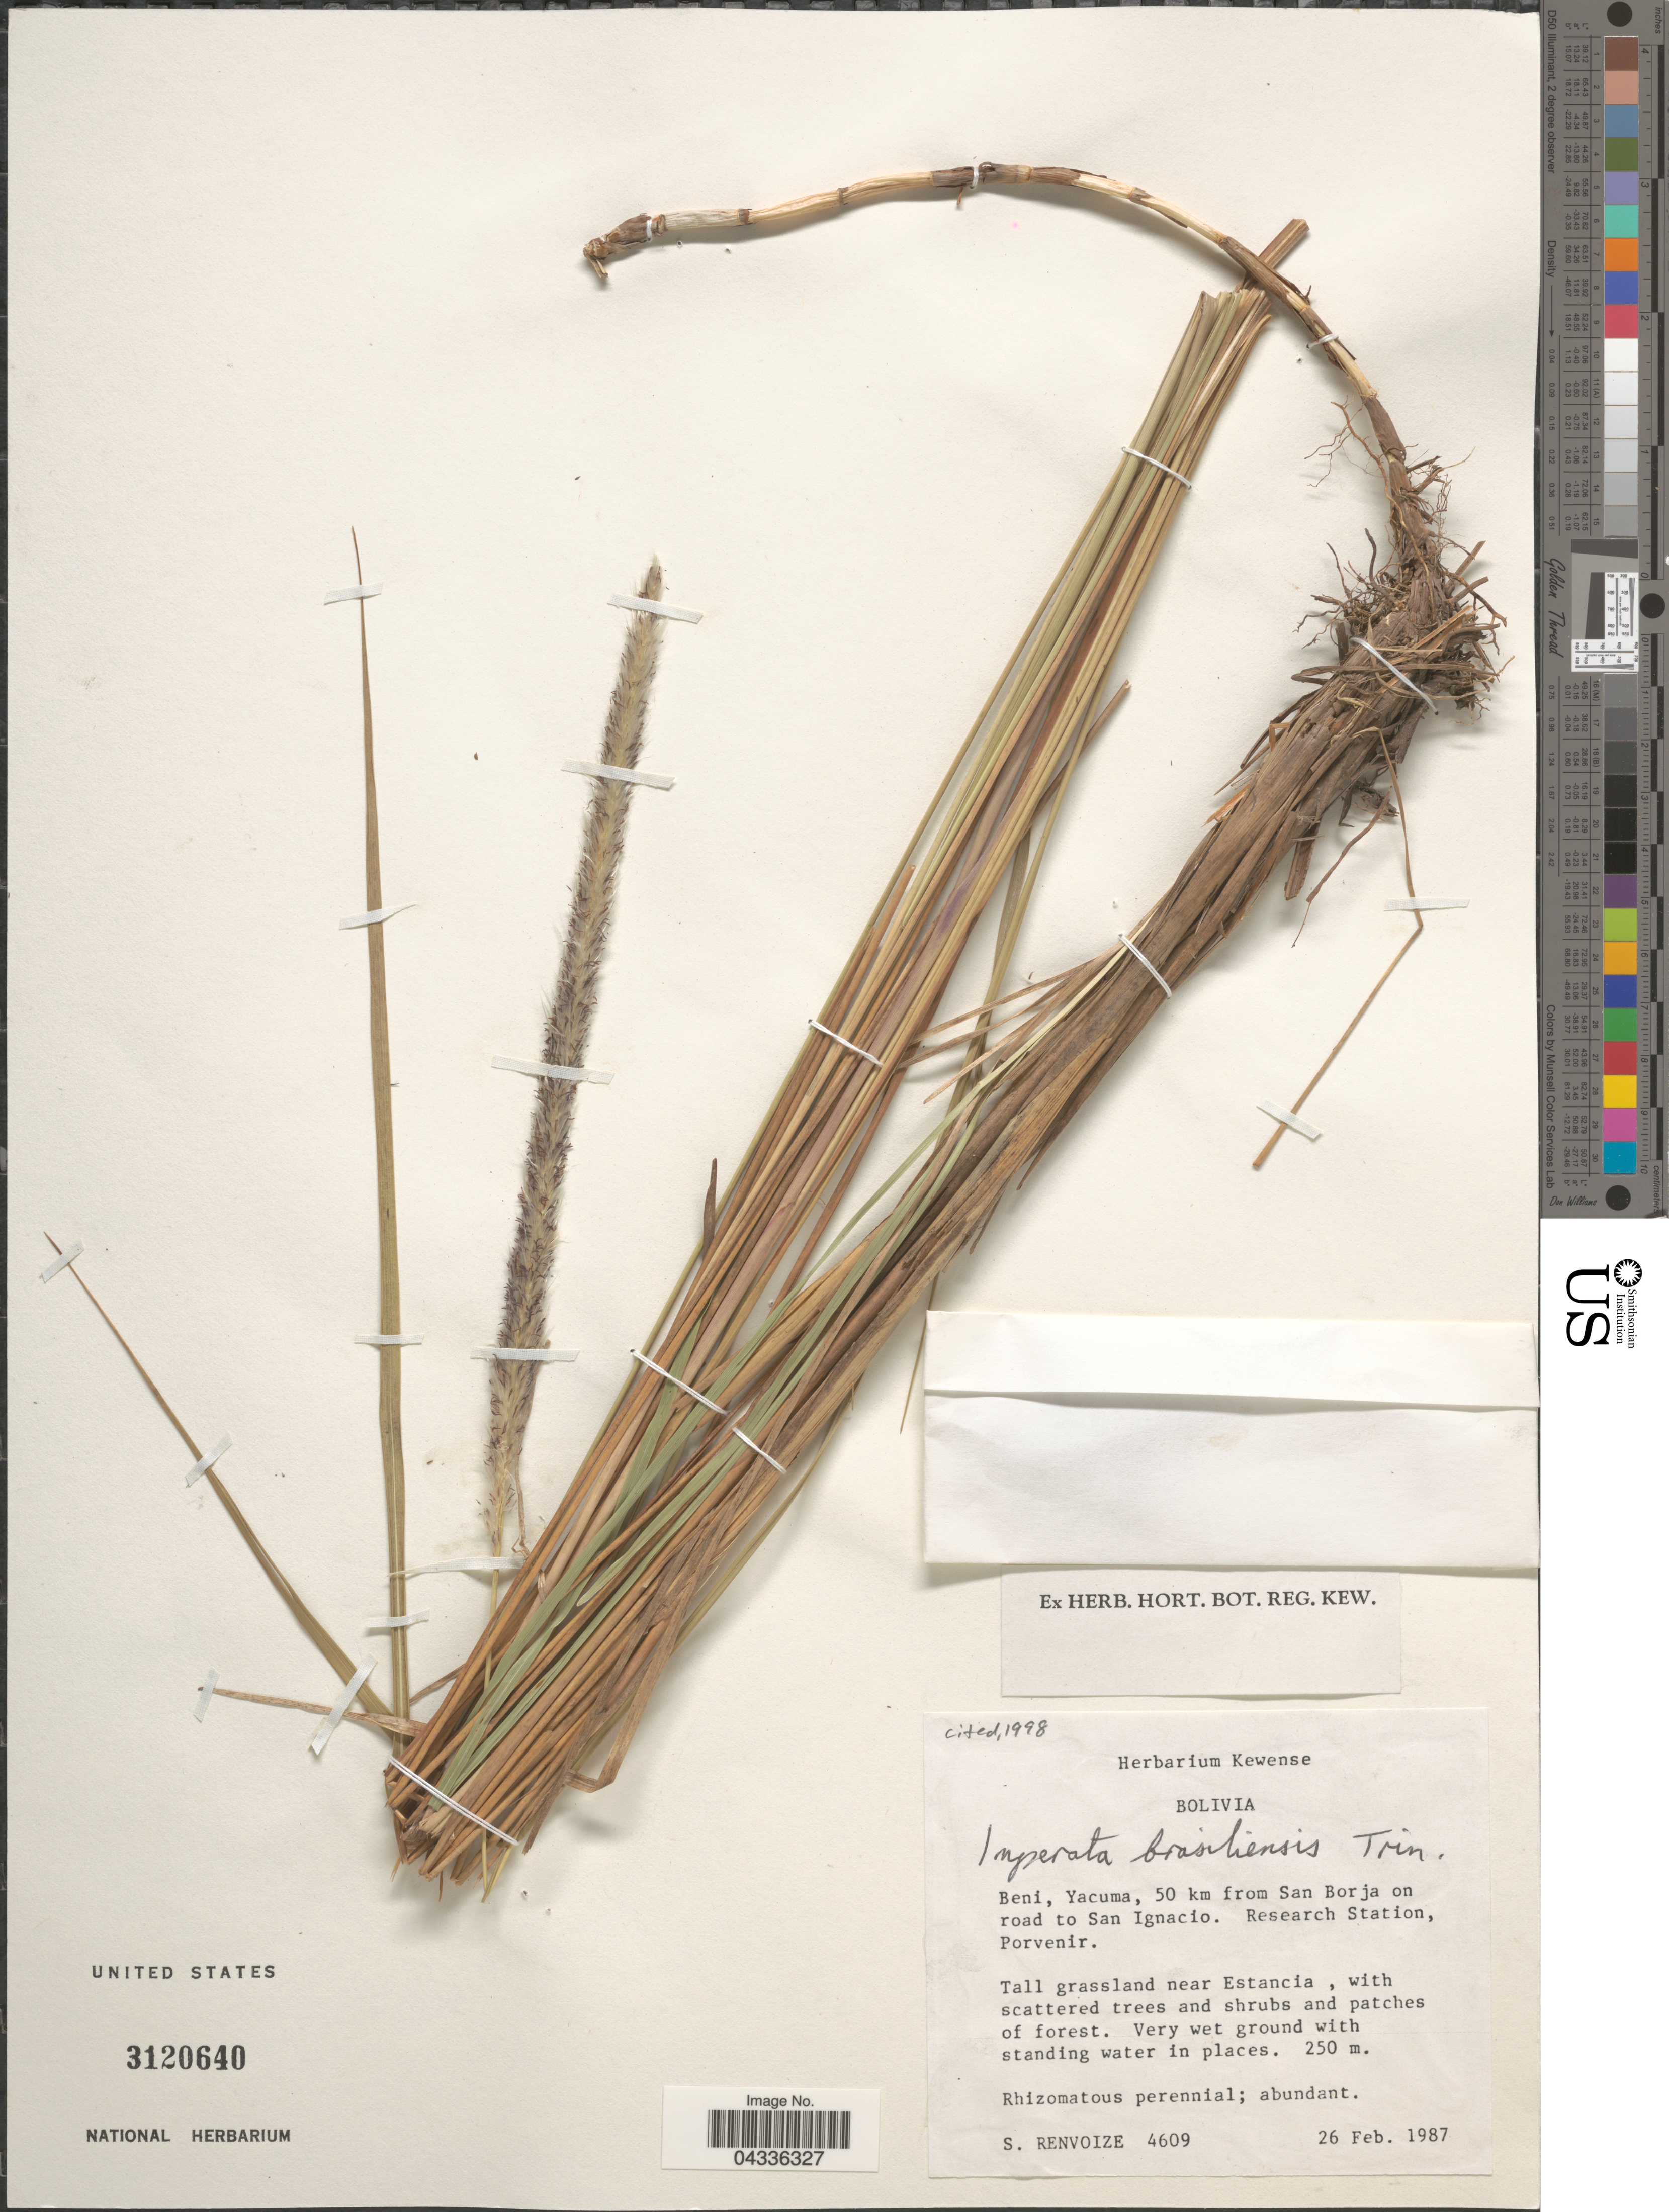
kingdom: Plantae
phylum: Tracheophyta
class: Liliopsida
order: Poales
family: Poaceae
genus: Imperata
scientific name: Imperata brasiliensis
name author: Trin.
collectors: S. A. Renvoize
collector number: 4609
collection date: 1987-02-26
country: Bolivia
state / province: Beni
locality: Yacuma, 50 km from San Borja on road to San Ignacio. Research Station, Porvenir.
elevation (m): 250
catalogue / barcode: US 3120640